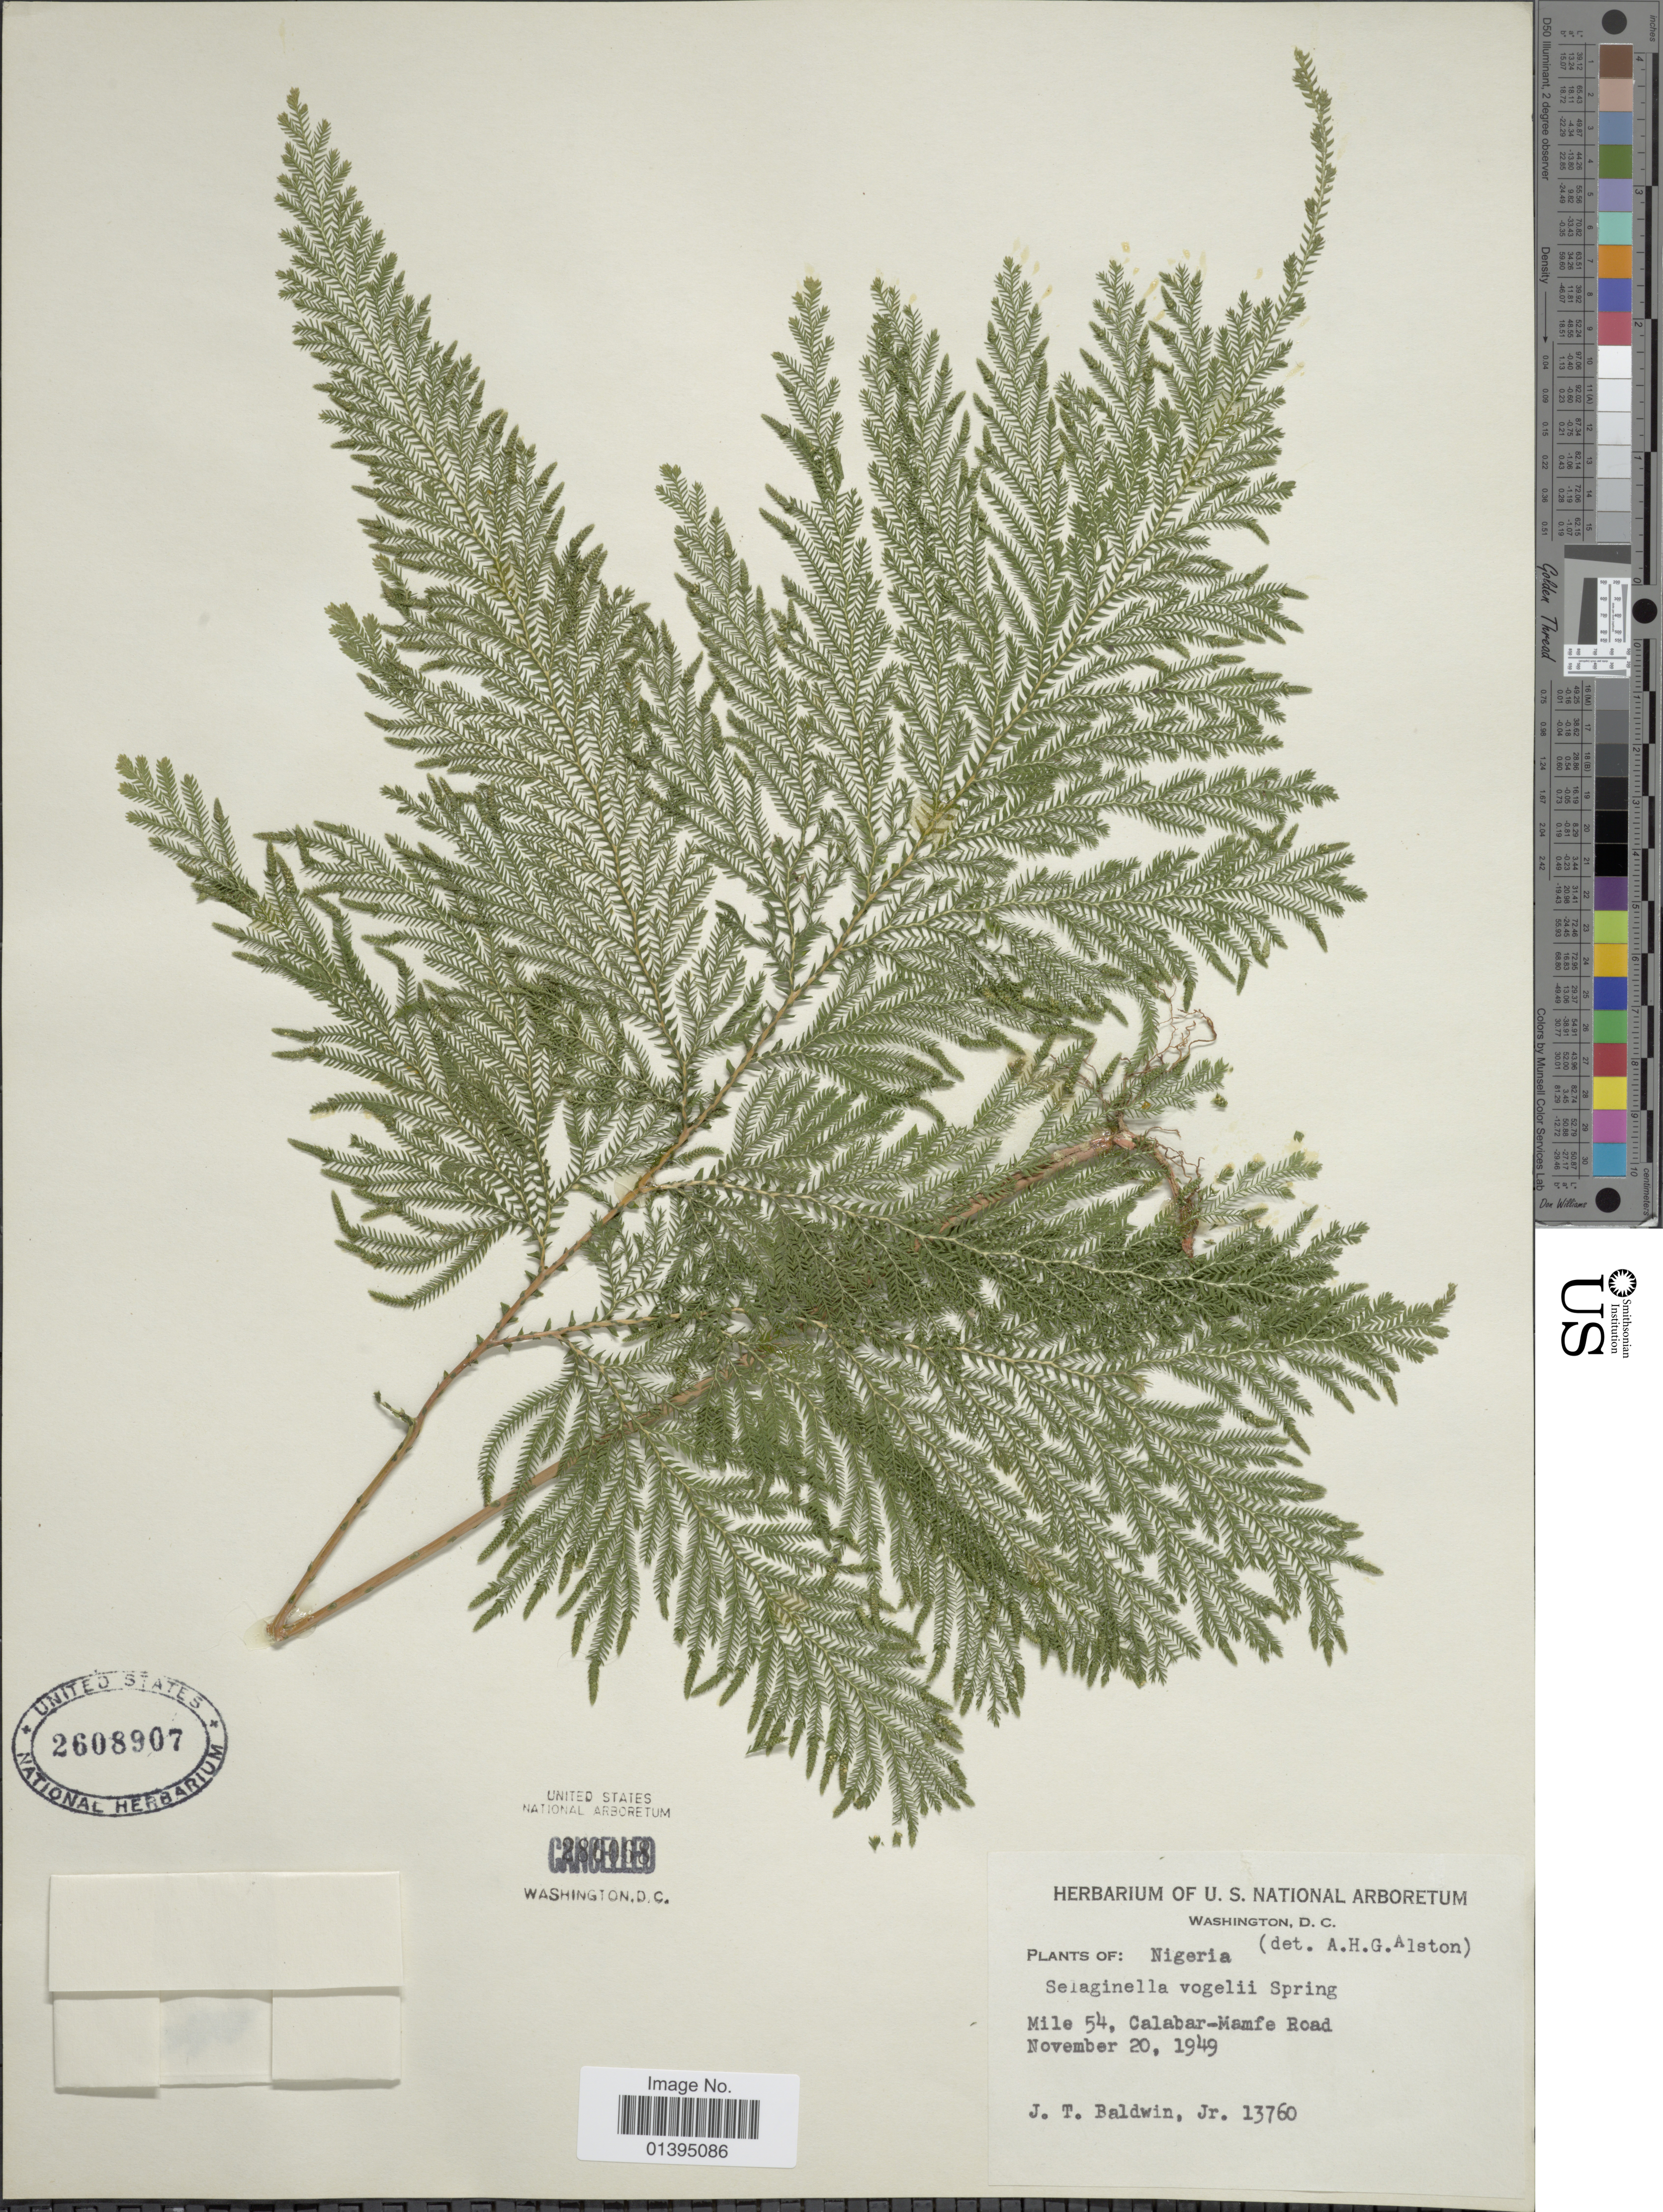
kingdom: Plantae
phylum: Tracheophyta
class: Lycopodiopsida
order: Selaginellales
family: Selaginellaceae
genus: Selaginella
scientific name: Selaginella vogelii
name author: Spring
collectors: J. T. Baldwin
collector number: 13760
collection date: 1949-11-20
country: Nigeria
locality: Mile 54, Calabar-Mamfe Road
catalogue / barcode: US 2608907